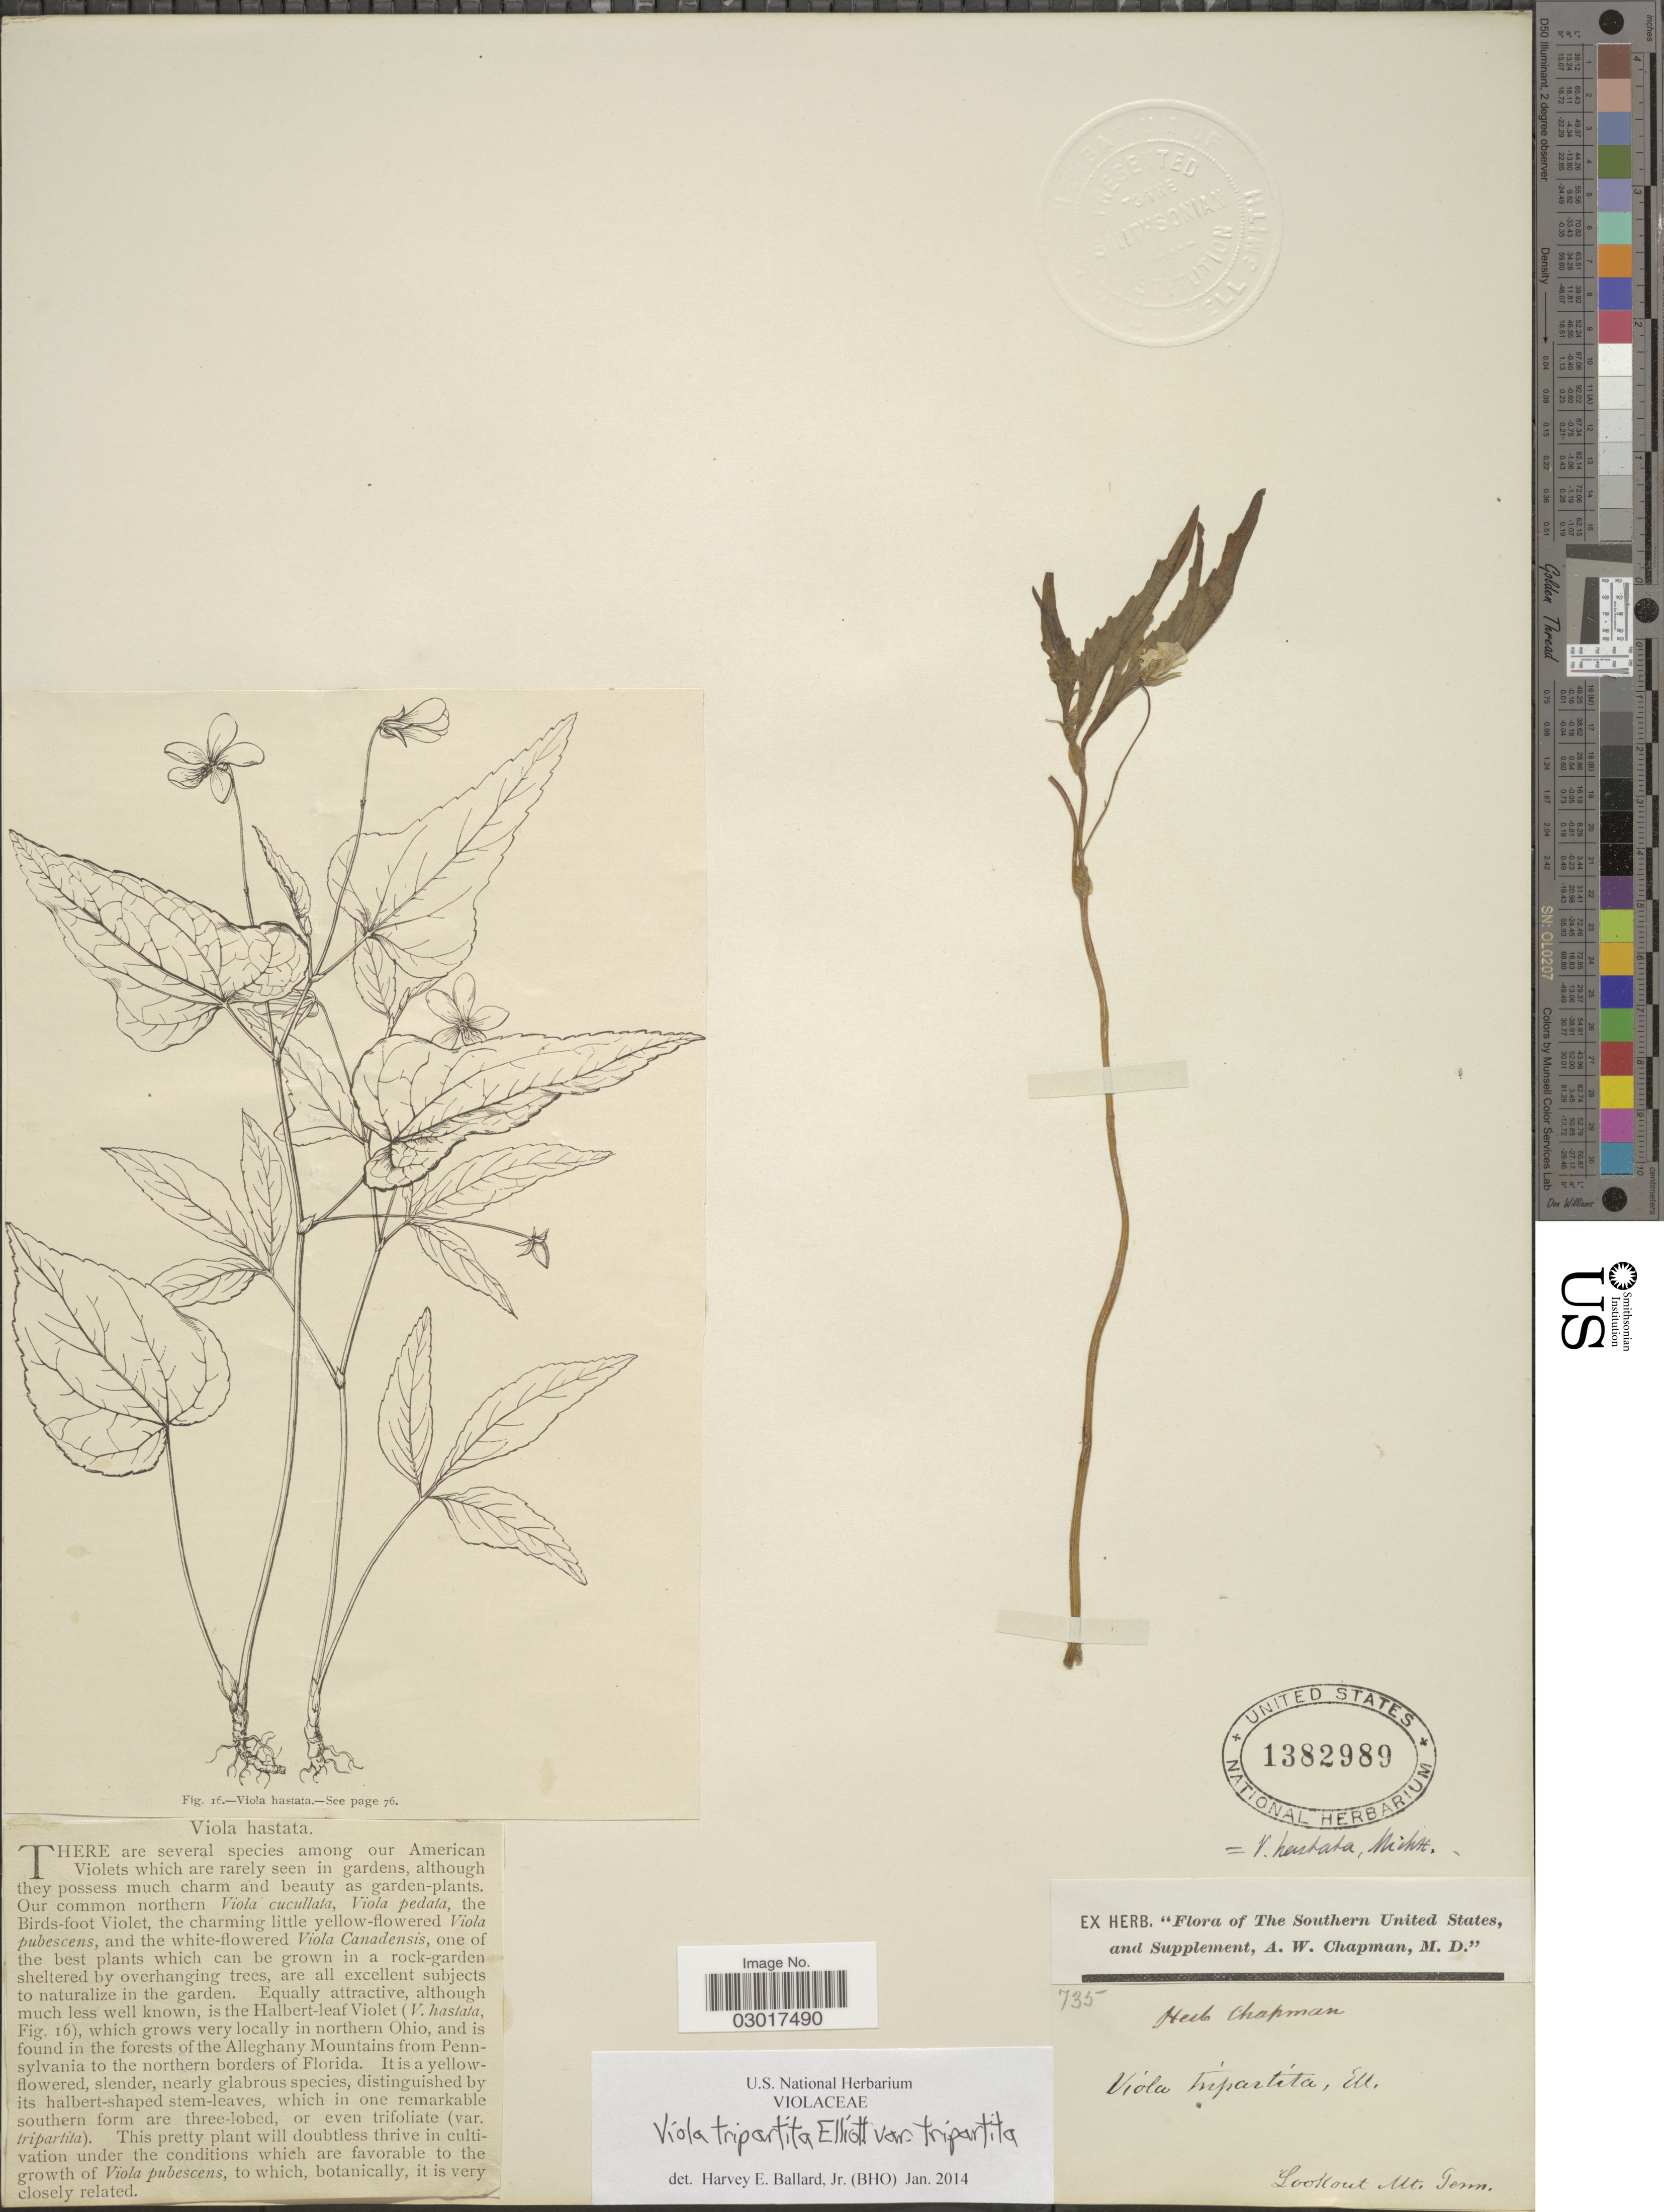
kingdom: Plantae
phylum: Tracheophyta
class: Magnoliopsida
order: Malpighiales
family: Violaceae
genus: Viola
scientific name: Viola tripartita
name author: Elliott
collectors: A. W. Chapman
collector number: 735?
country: United States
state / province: Tennessee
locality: Southern United States. Lookout Mt.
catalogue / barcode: US 1382989